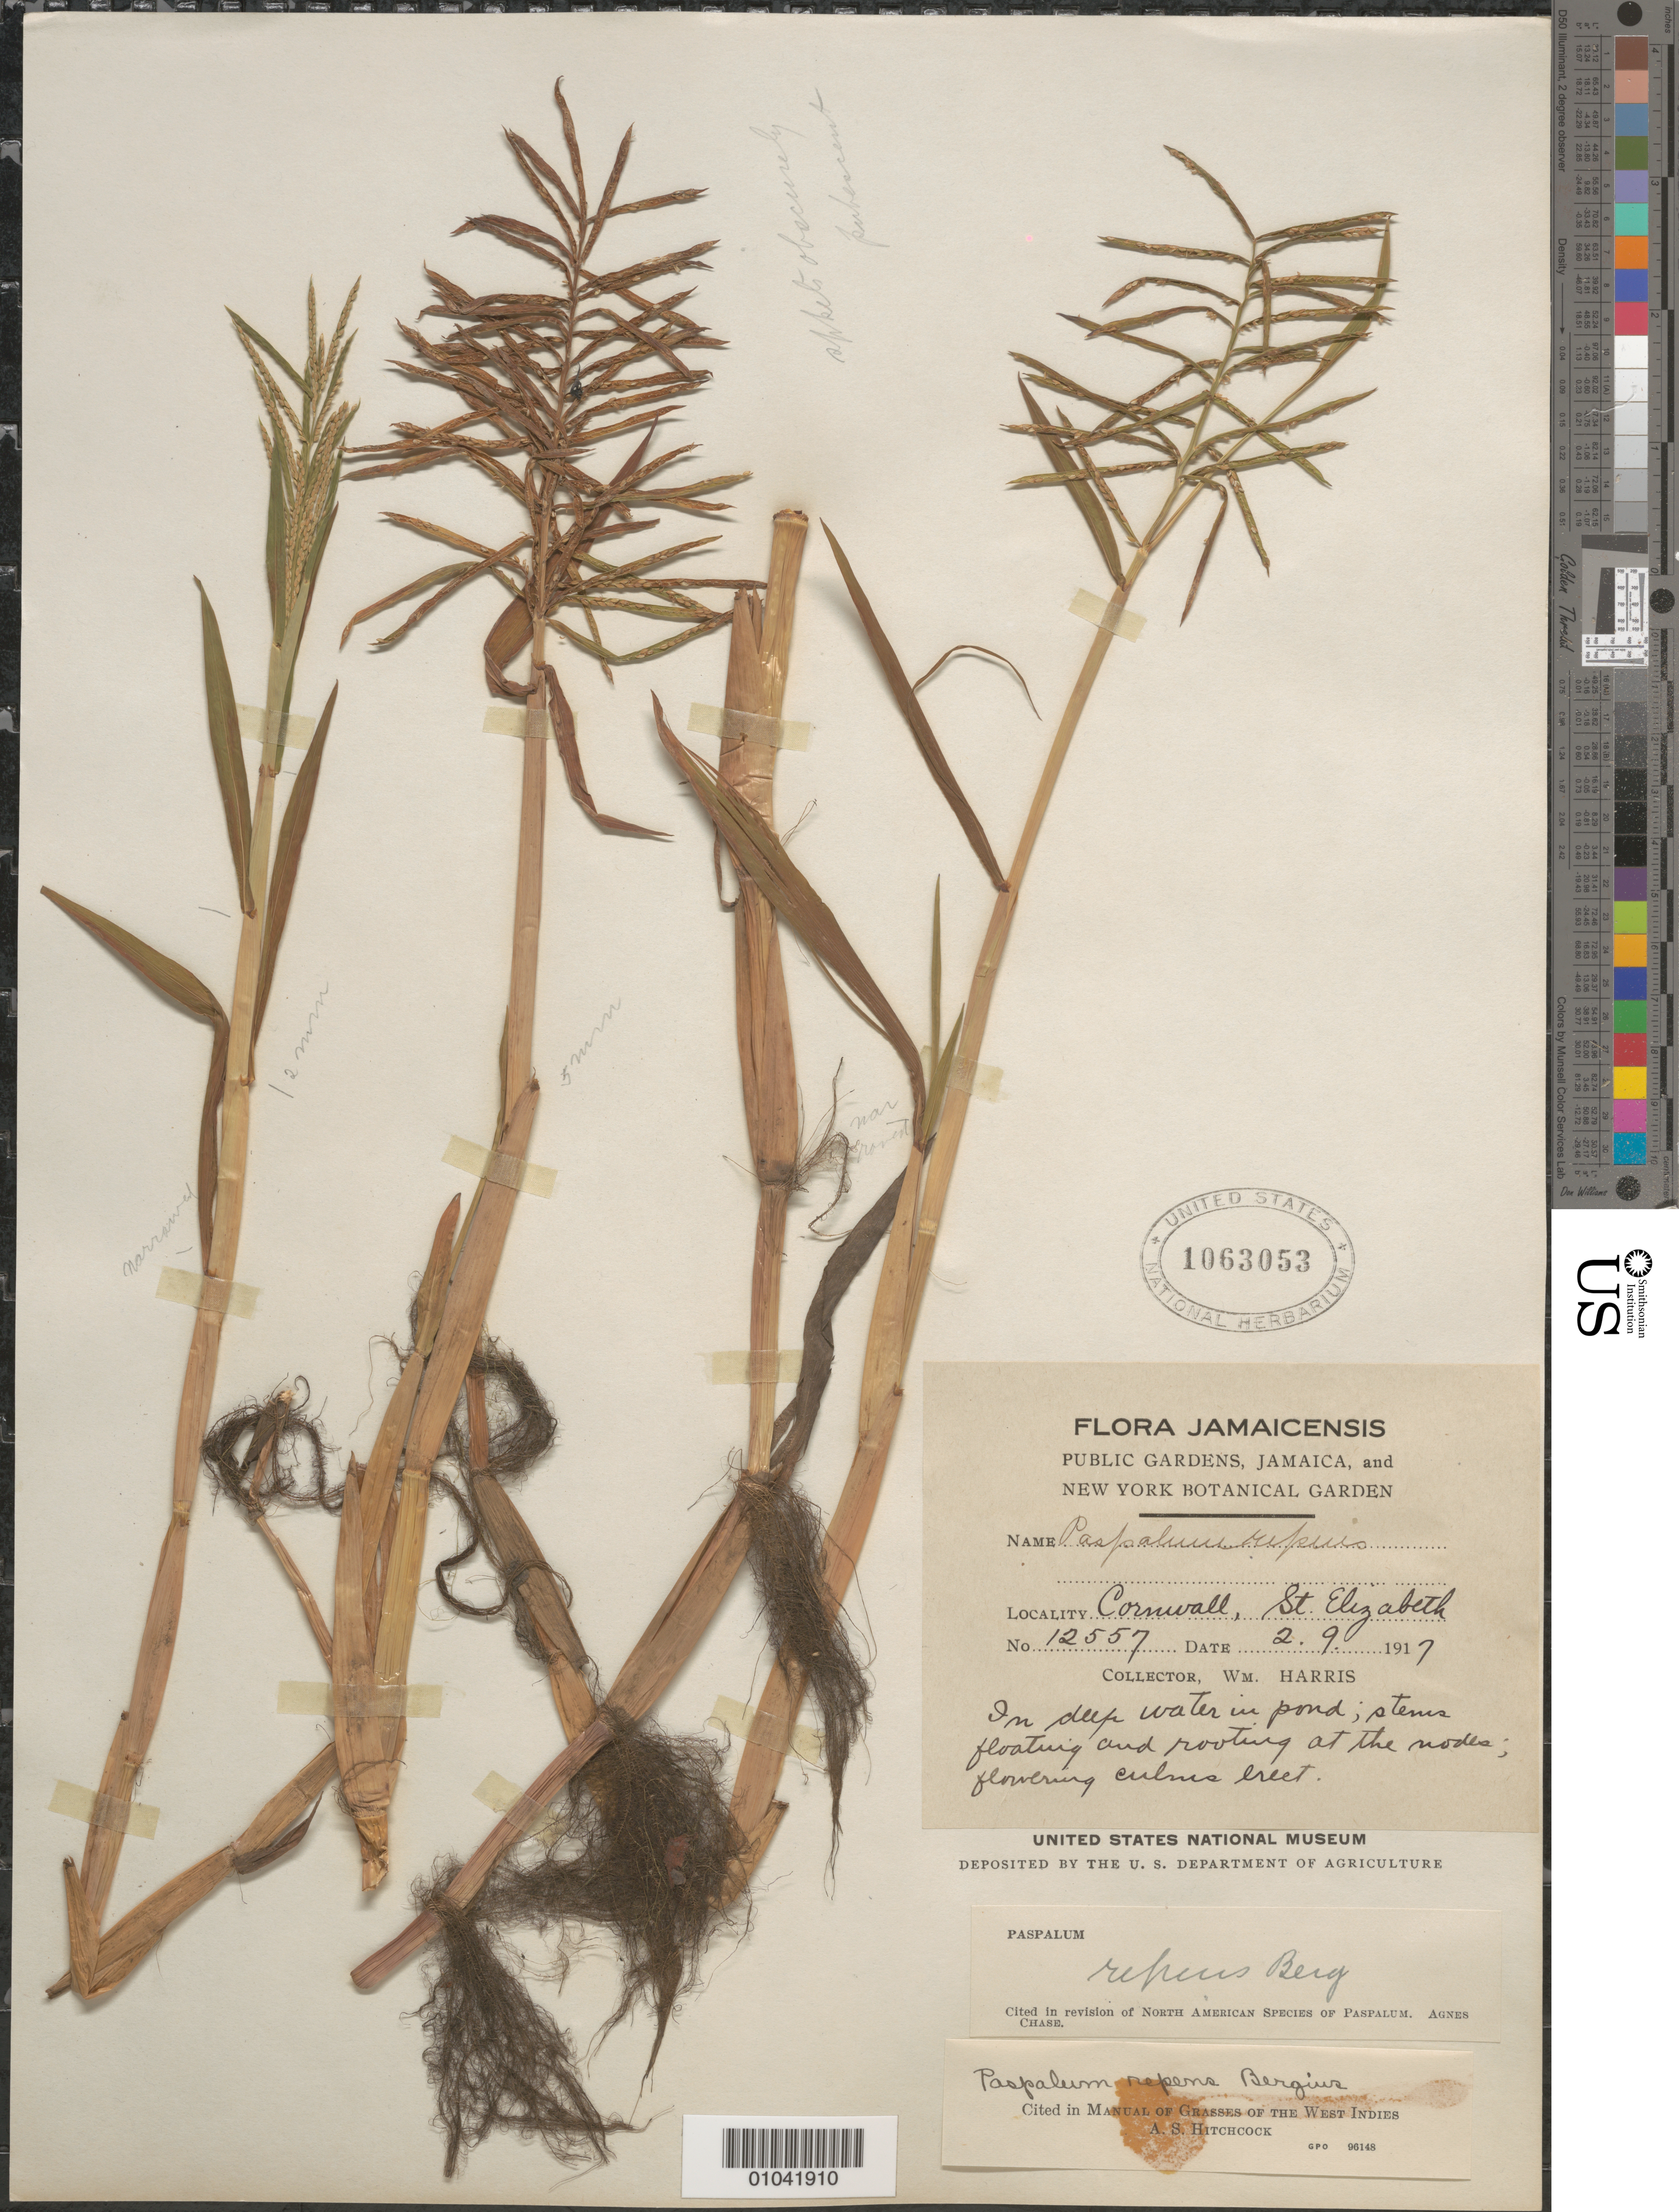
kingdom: Plantae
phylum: Tracheophyta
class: Liliopsida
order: Poales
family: Poaceae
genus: Paspalum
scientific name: Paspalum repens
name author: P.J. Bergius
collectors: W. Harris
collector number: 12557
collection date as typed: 02 Aug 1917 or 09 Feb 1917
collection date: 1917-02-09 or 1917-08-02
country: Jamaica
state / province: Saint Elizabeth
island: Jamaica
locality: Cornwall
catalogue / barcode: US 1063053